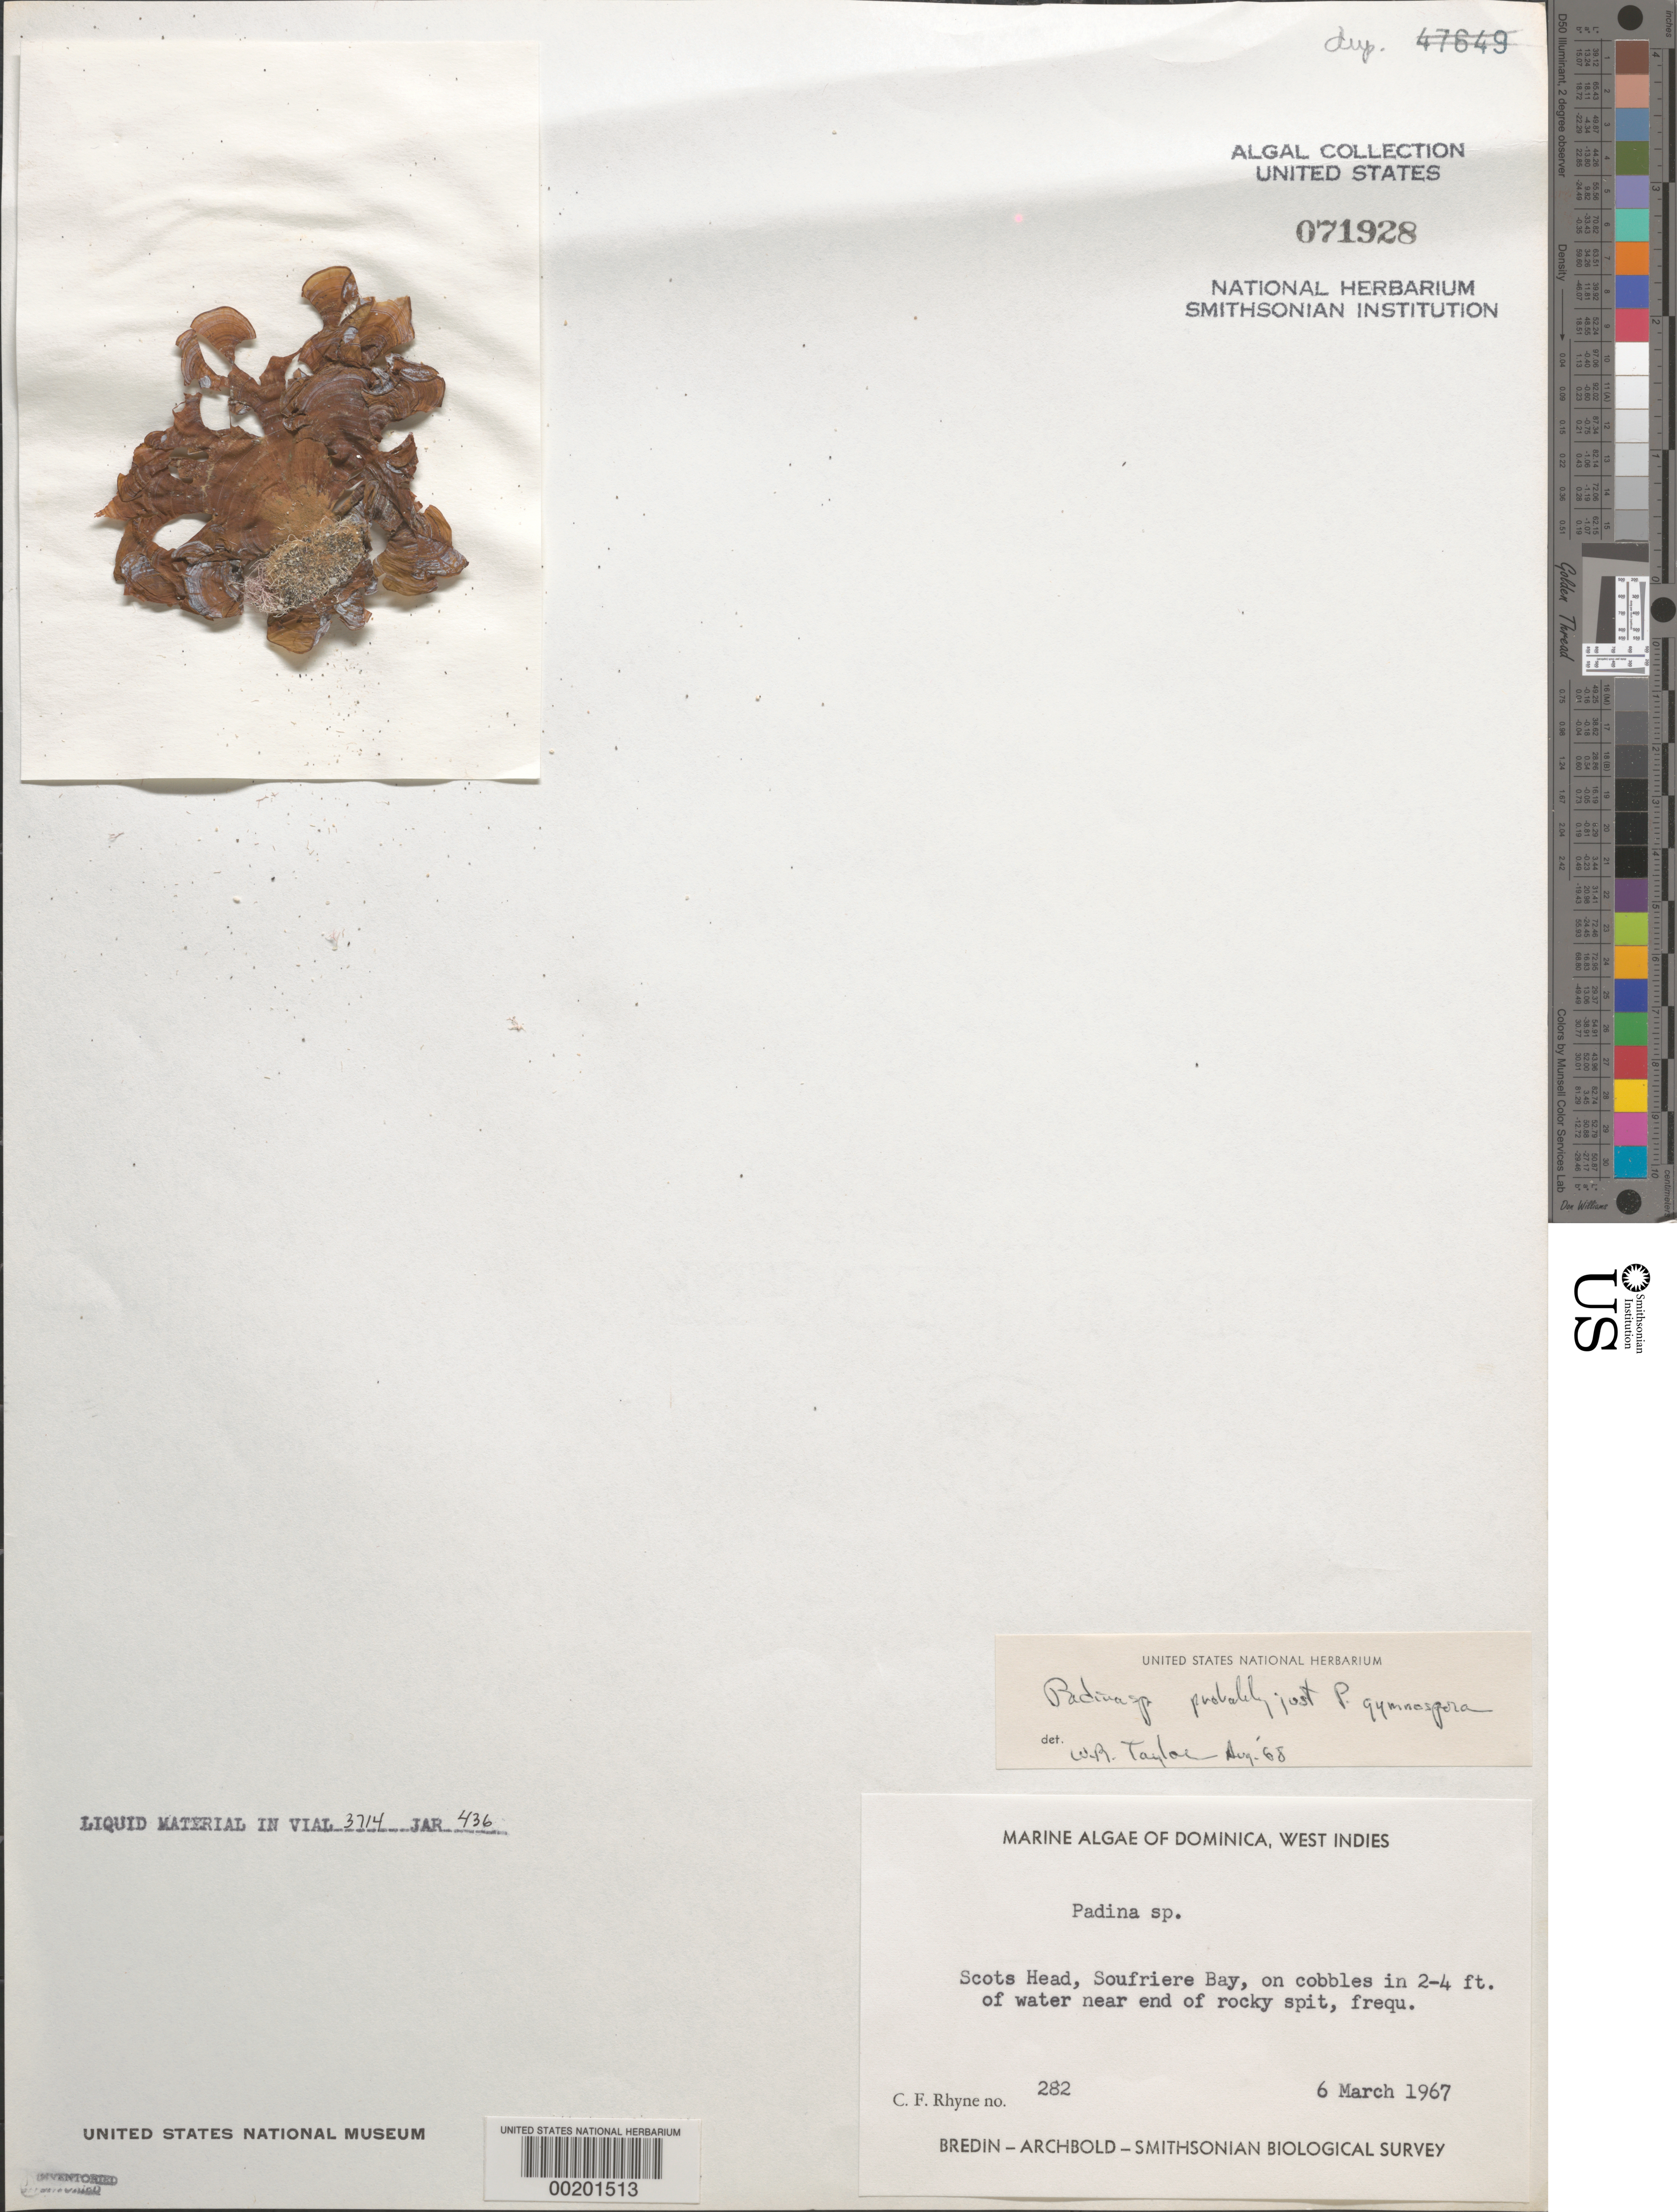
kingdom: Chromista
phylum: Ochrophyta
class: Phaeophyceae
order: Dictyotales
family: Dictyotaceae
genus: Padina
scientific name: Padina sp.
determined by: Taylor, William R.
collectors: C. Rhyne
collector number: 282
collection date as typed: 06 Mar 1967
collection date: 1967-03-06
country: Dominica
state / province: St. Mark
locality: Scots Head, Soufriere Bay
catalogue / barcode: US 71928